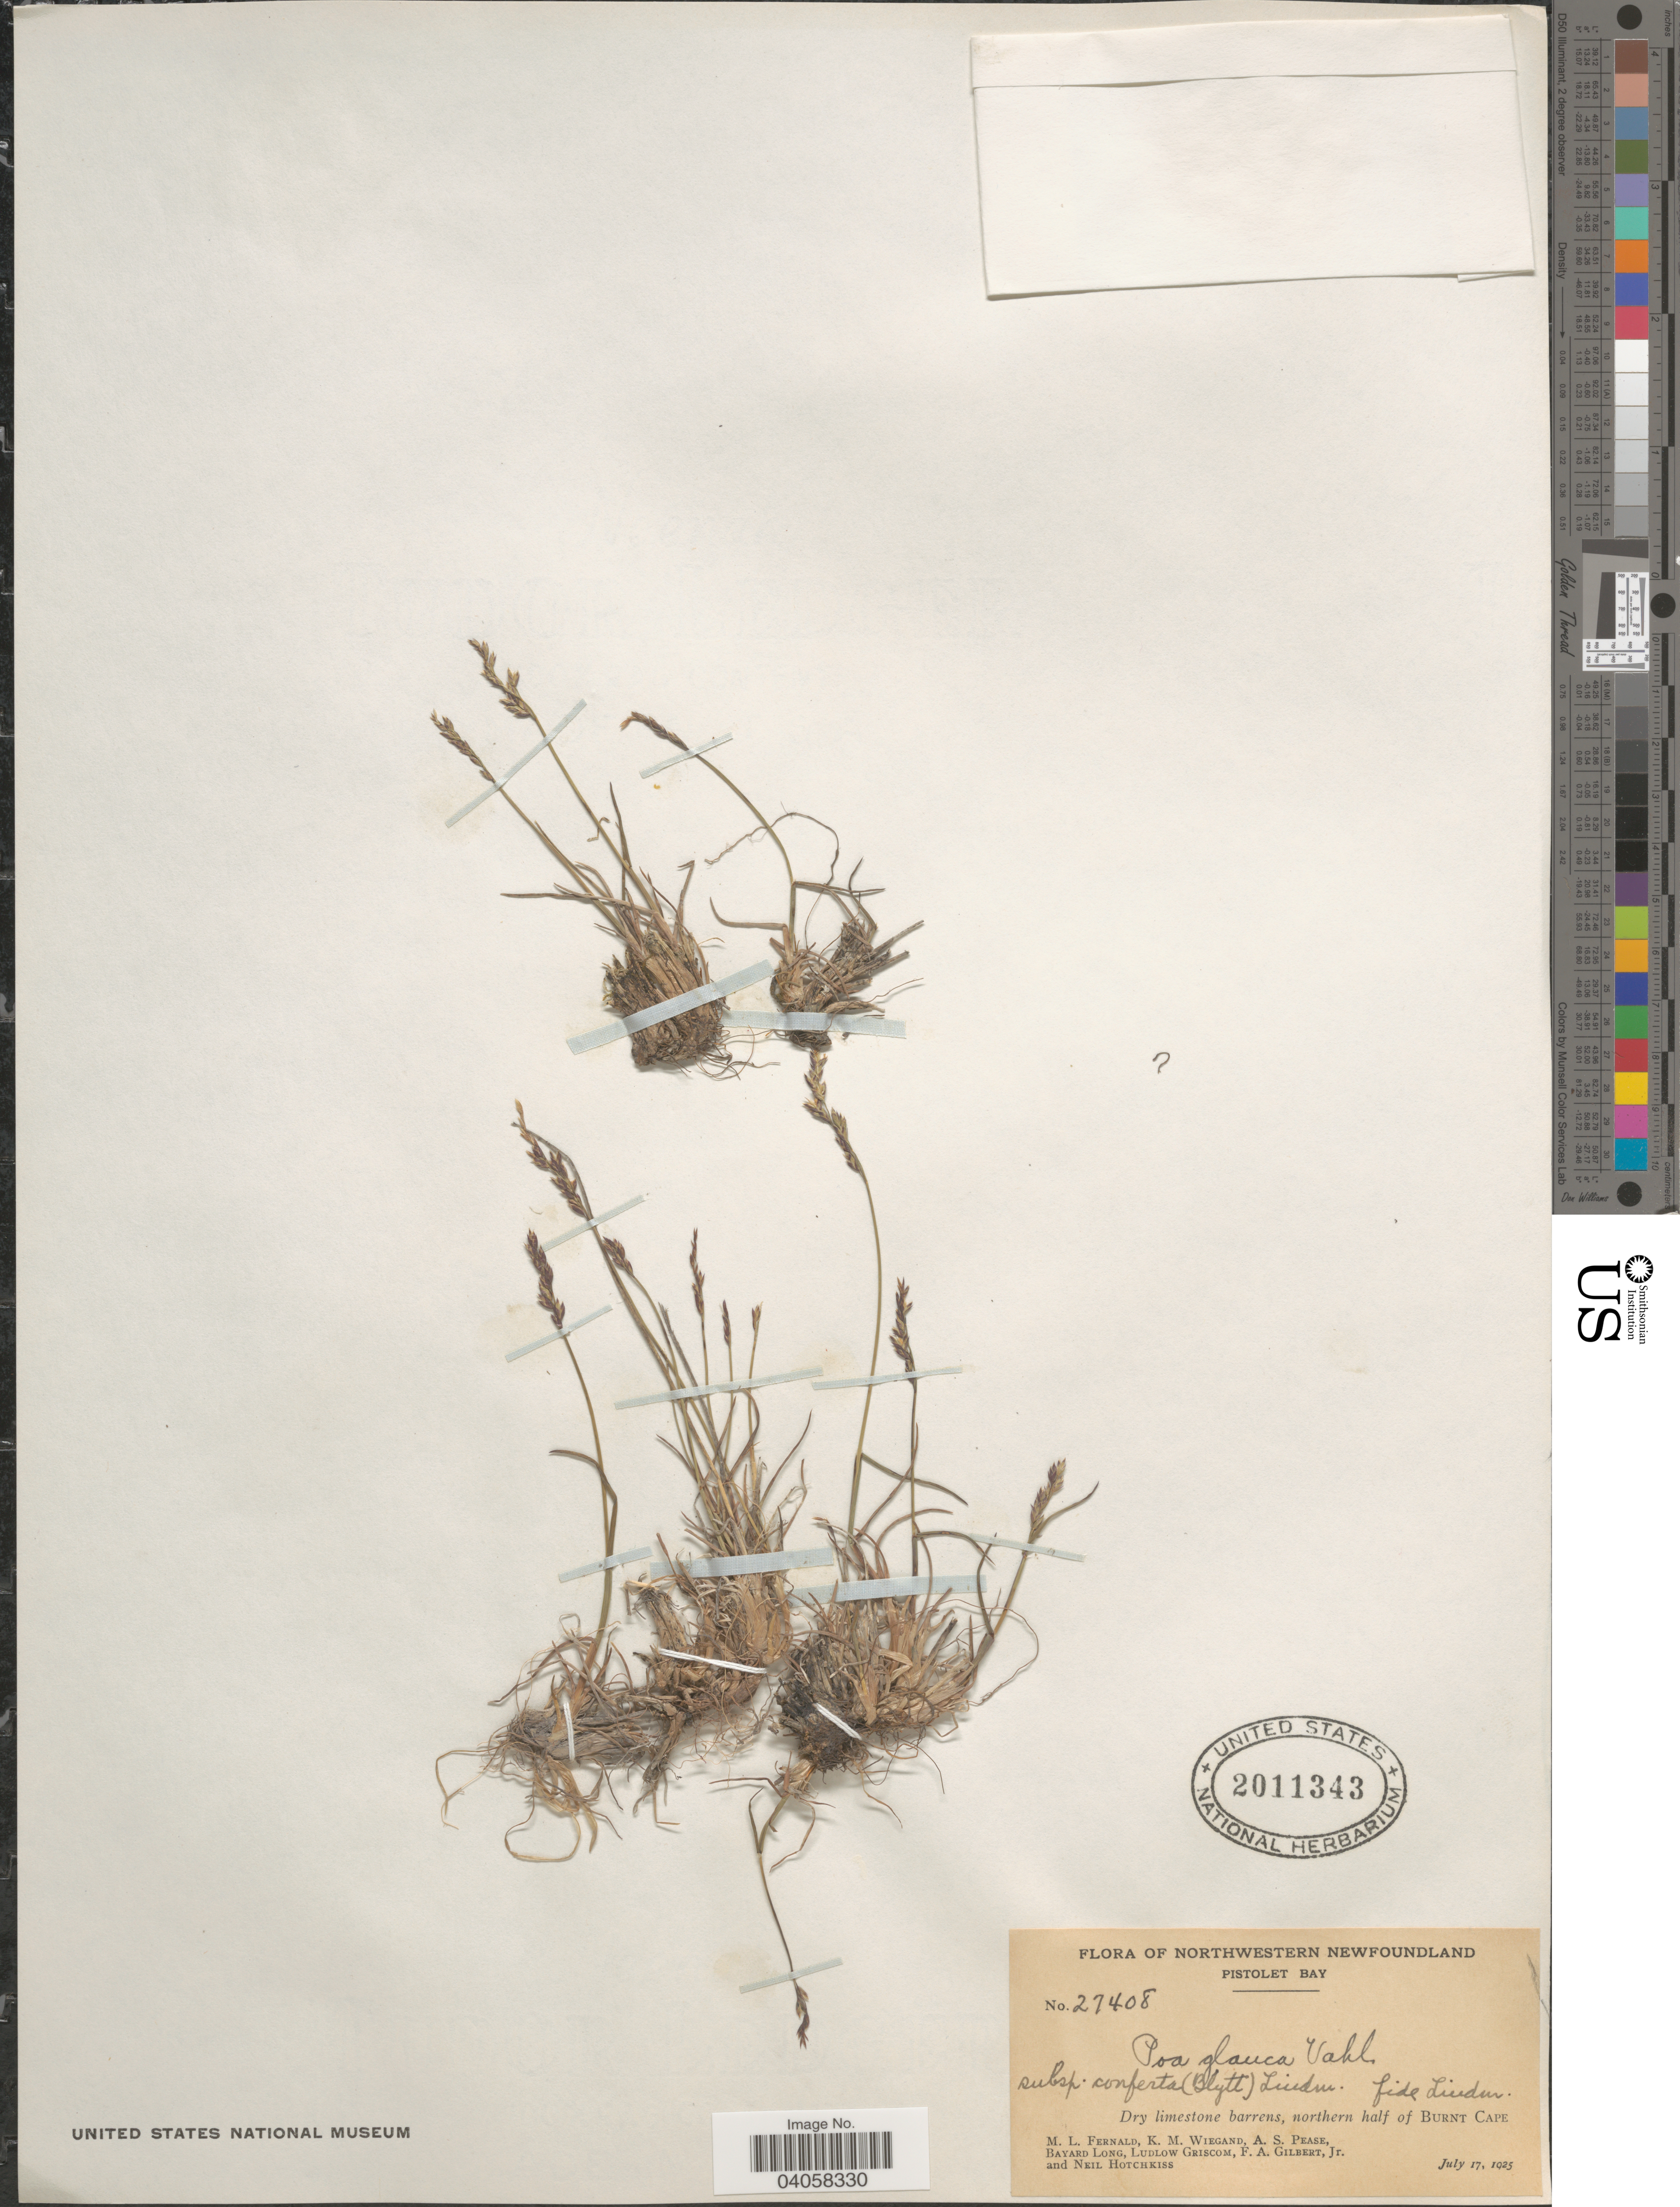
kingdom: Plantae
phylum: Tracheophyta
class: Liliopsida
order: Poales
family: Poaceae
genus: Poa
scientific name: Poa glauca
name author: Vahl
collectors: M. L. Fernald, K. M. Wiegand, A. S. Pease, B. Long & et al.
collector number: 27408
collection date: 1925-07-17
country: Canada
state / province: Newfoundland and Labrador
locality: Northwestern Newfoundland. Pistolet Bay. Dry limestone barrens, northern half of Burnt Cape.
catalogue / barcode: US 2011343